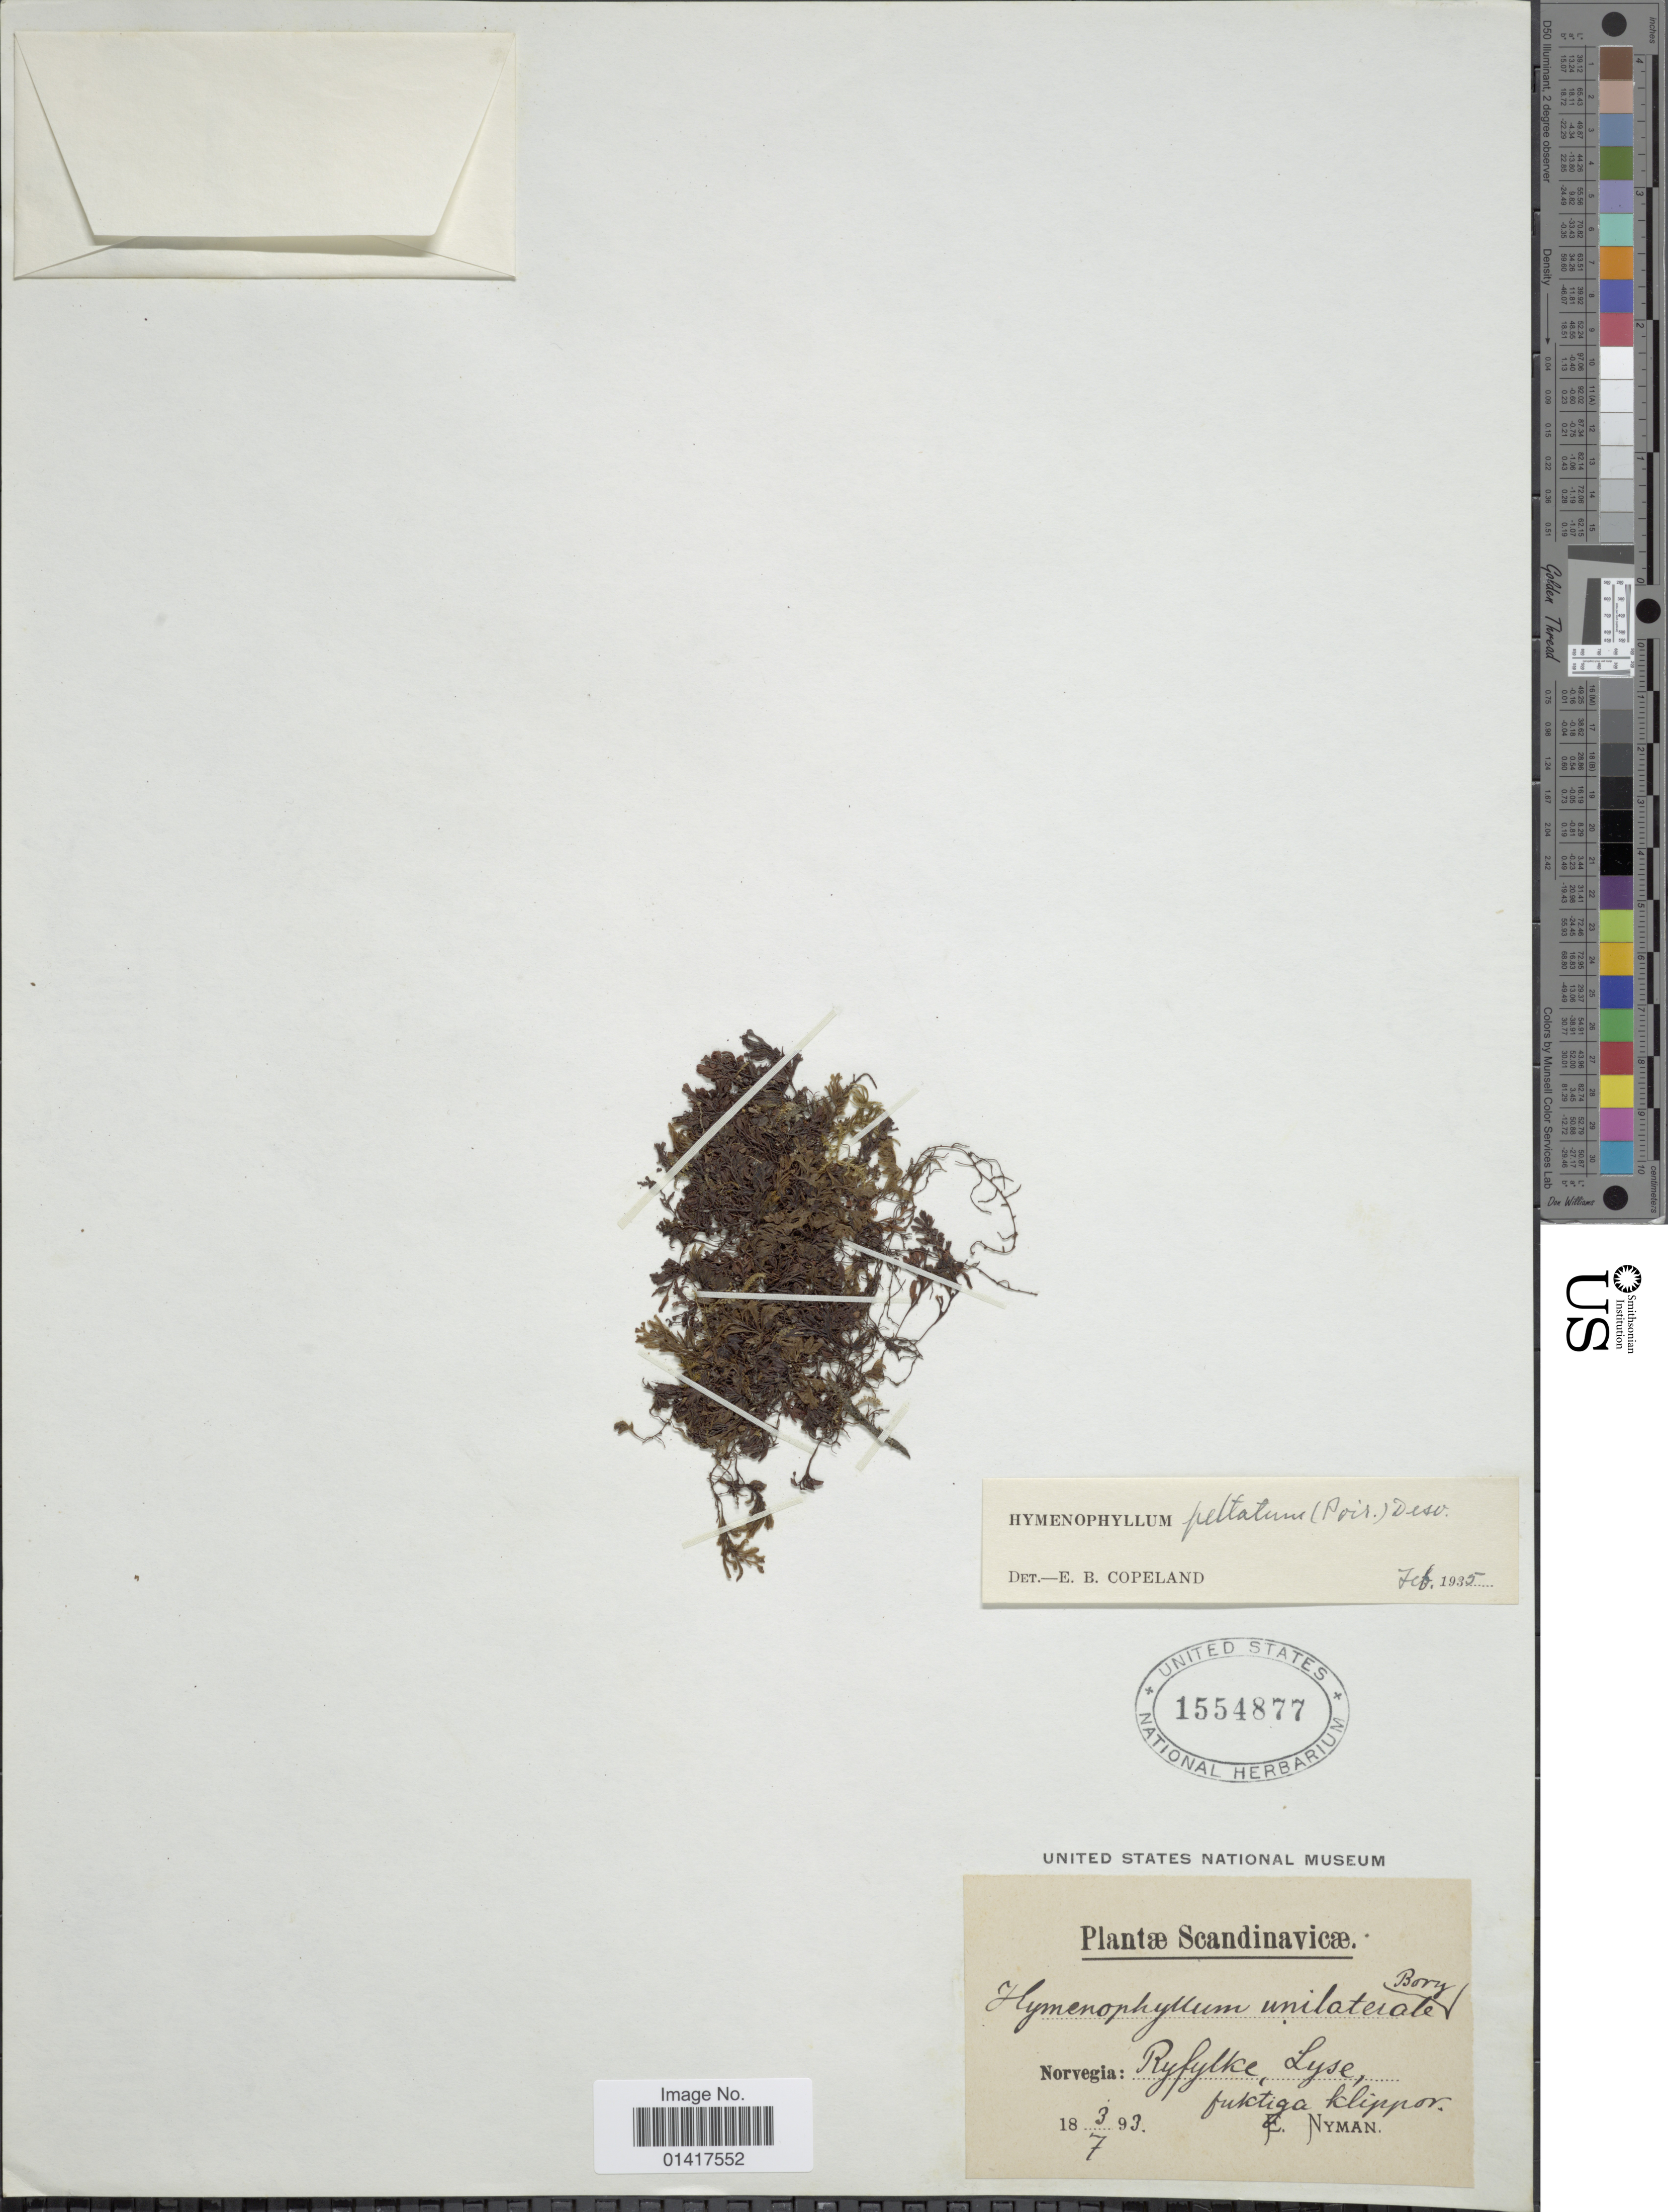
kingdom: Plantae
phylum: Tracheophyta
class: Polypodiopsida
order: Hymenophyllales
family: Hymenophyllaceae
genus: Hymenophyllum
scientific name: Hymenophyllum peltatum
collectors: E. Nyman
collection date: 1893-07-03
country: Norway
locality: Norvegia: Ryfylke, Lyse. Fusctiga klippor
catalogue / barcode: US 1554877